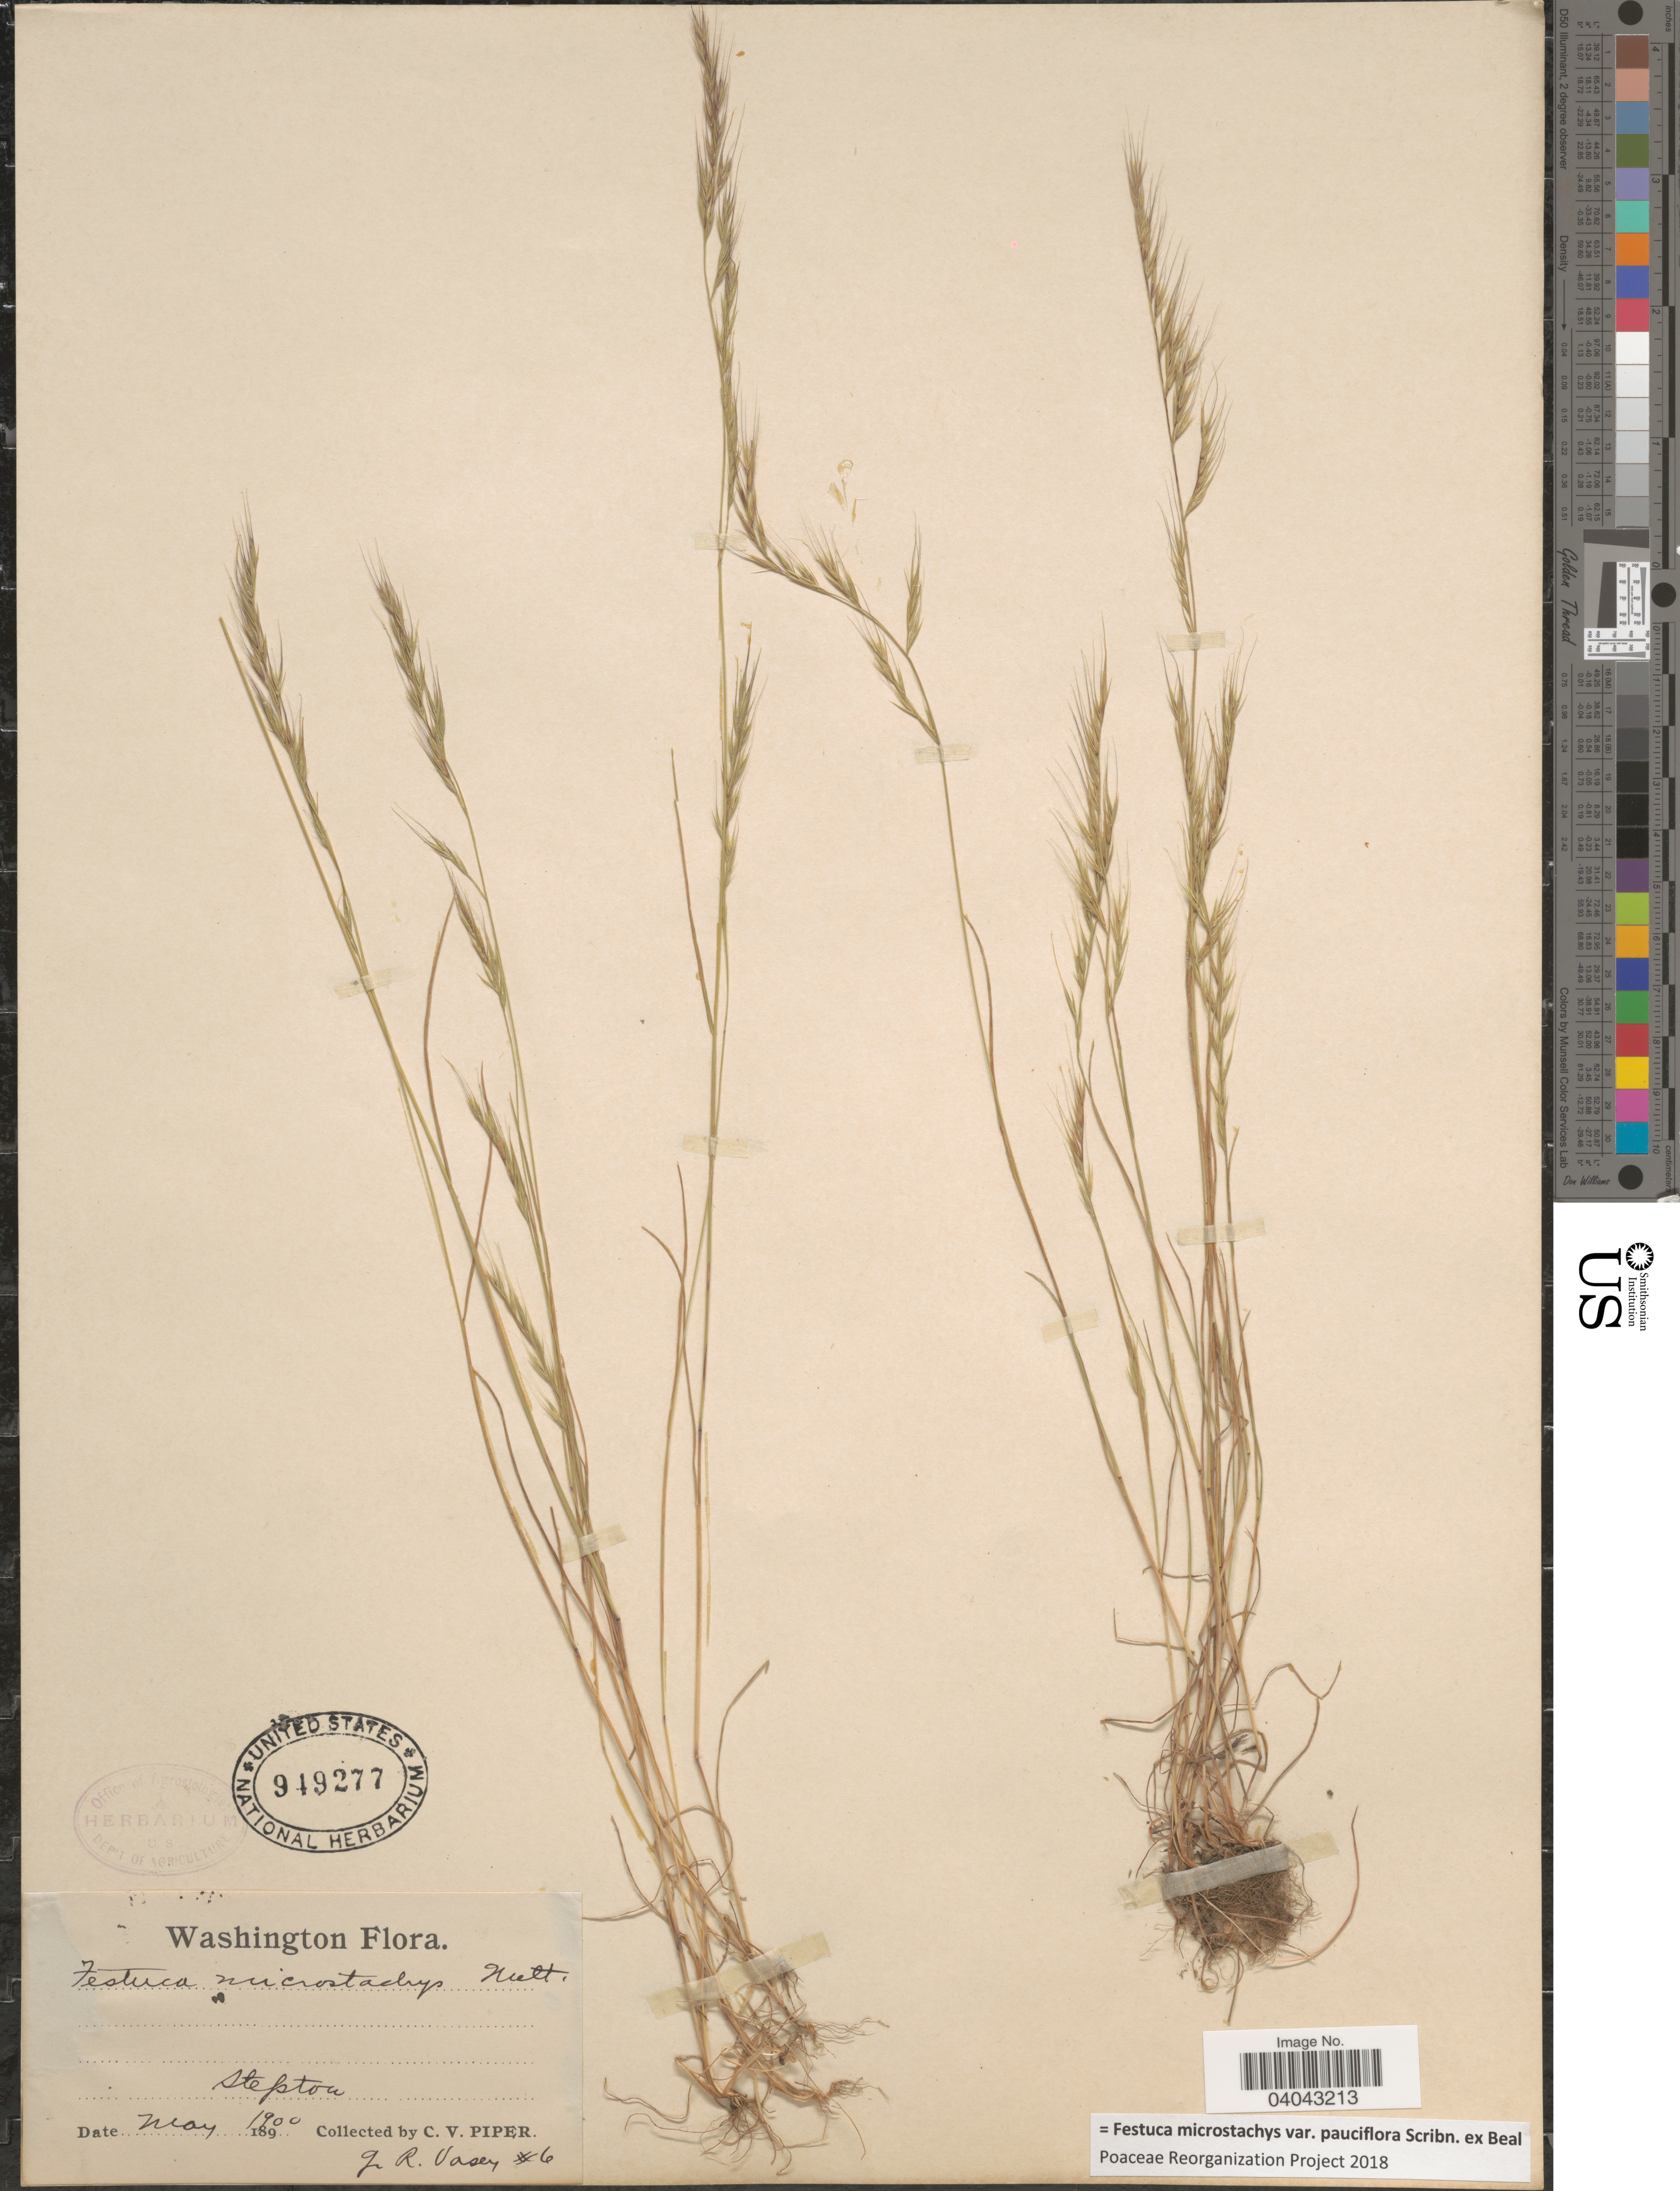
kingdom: Plantae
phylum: Tracheophyta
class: Liliopsida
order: Poales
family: Poaceae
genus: Festuca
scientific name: Festuca microstachys var. pauciflora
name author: Scribn. ex W.J. Beal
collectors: C. V. Piper & G. R. Vasey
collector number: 6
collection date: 1900-05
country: United States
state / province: Washington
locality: Stepton.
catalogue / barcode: US 949277